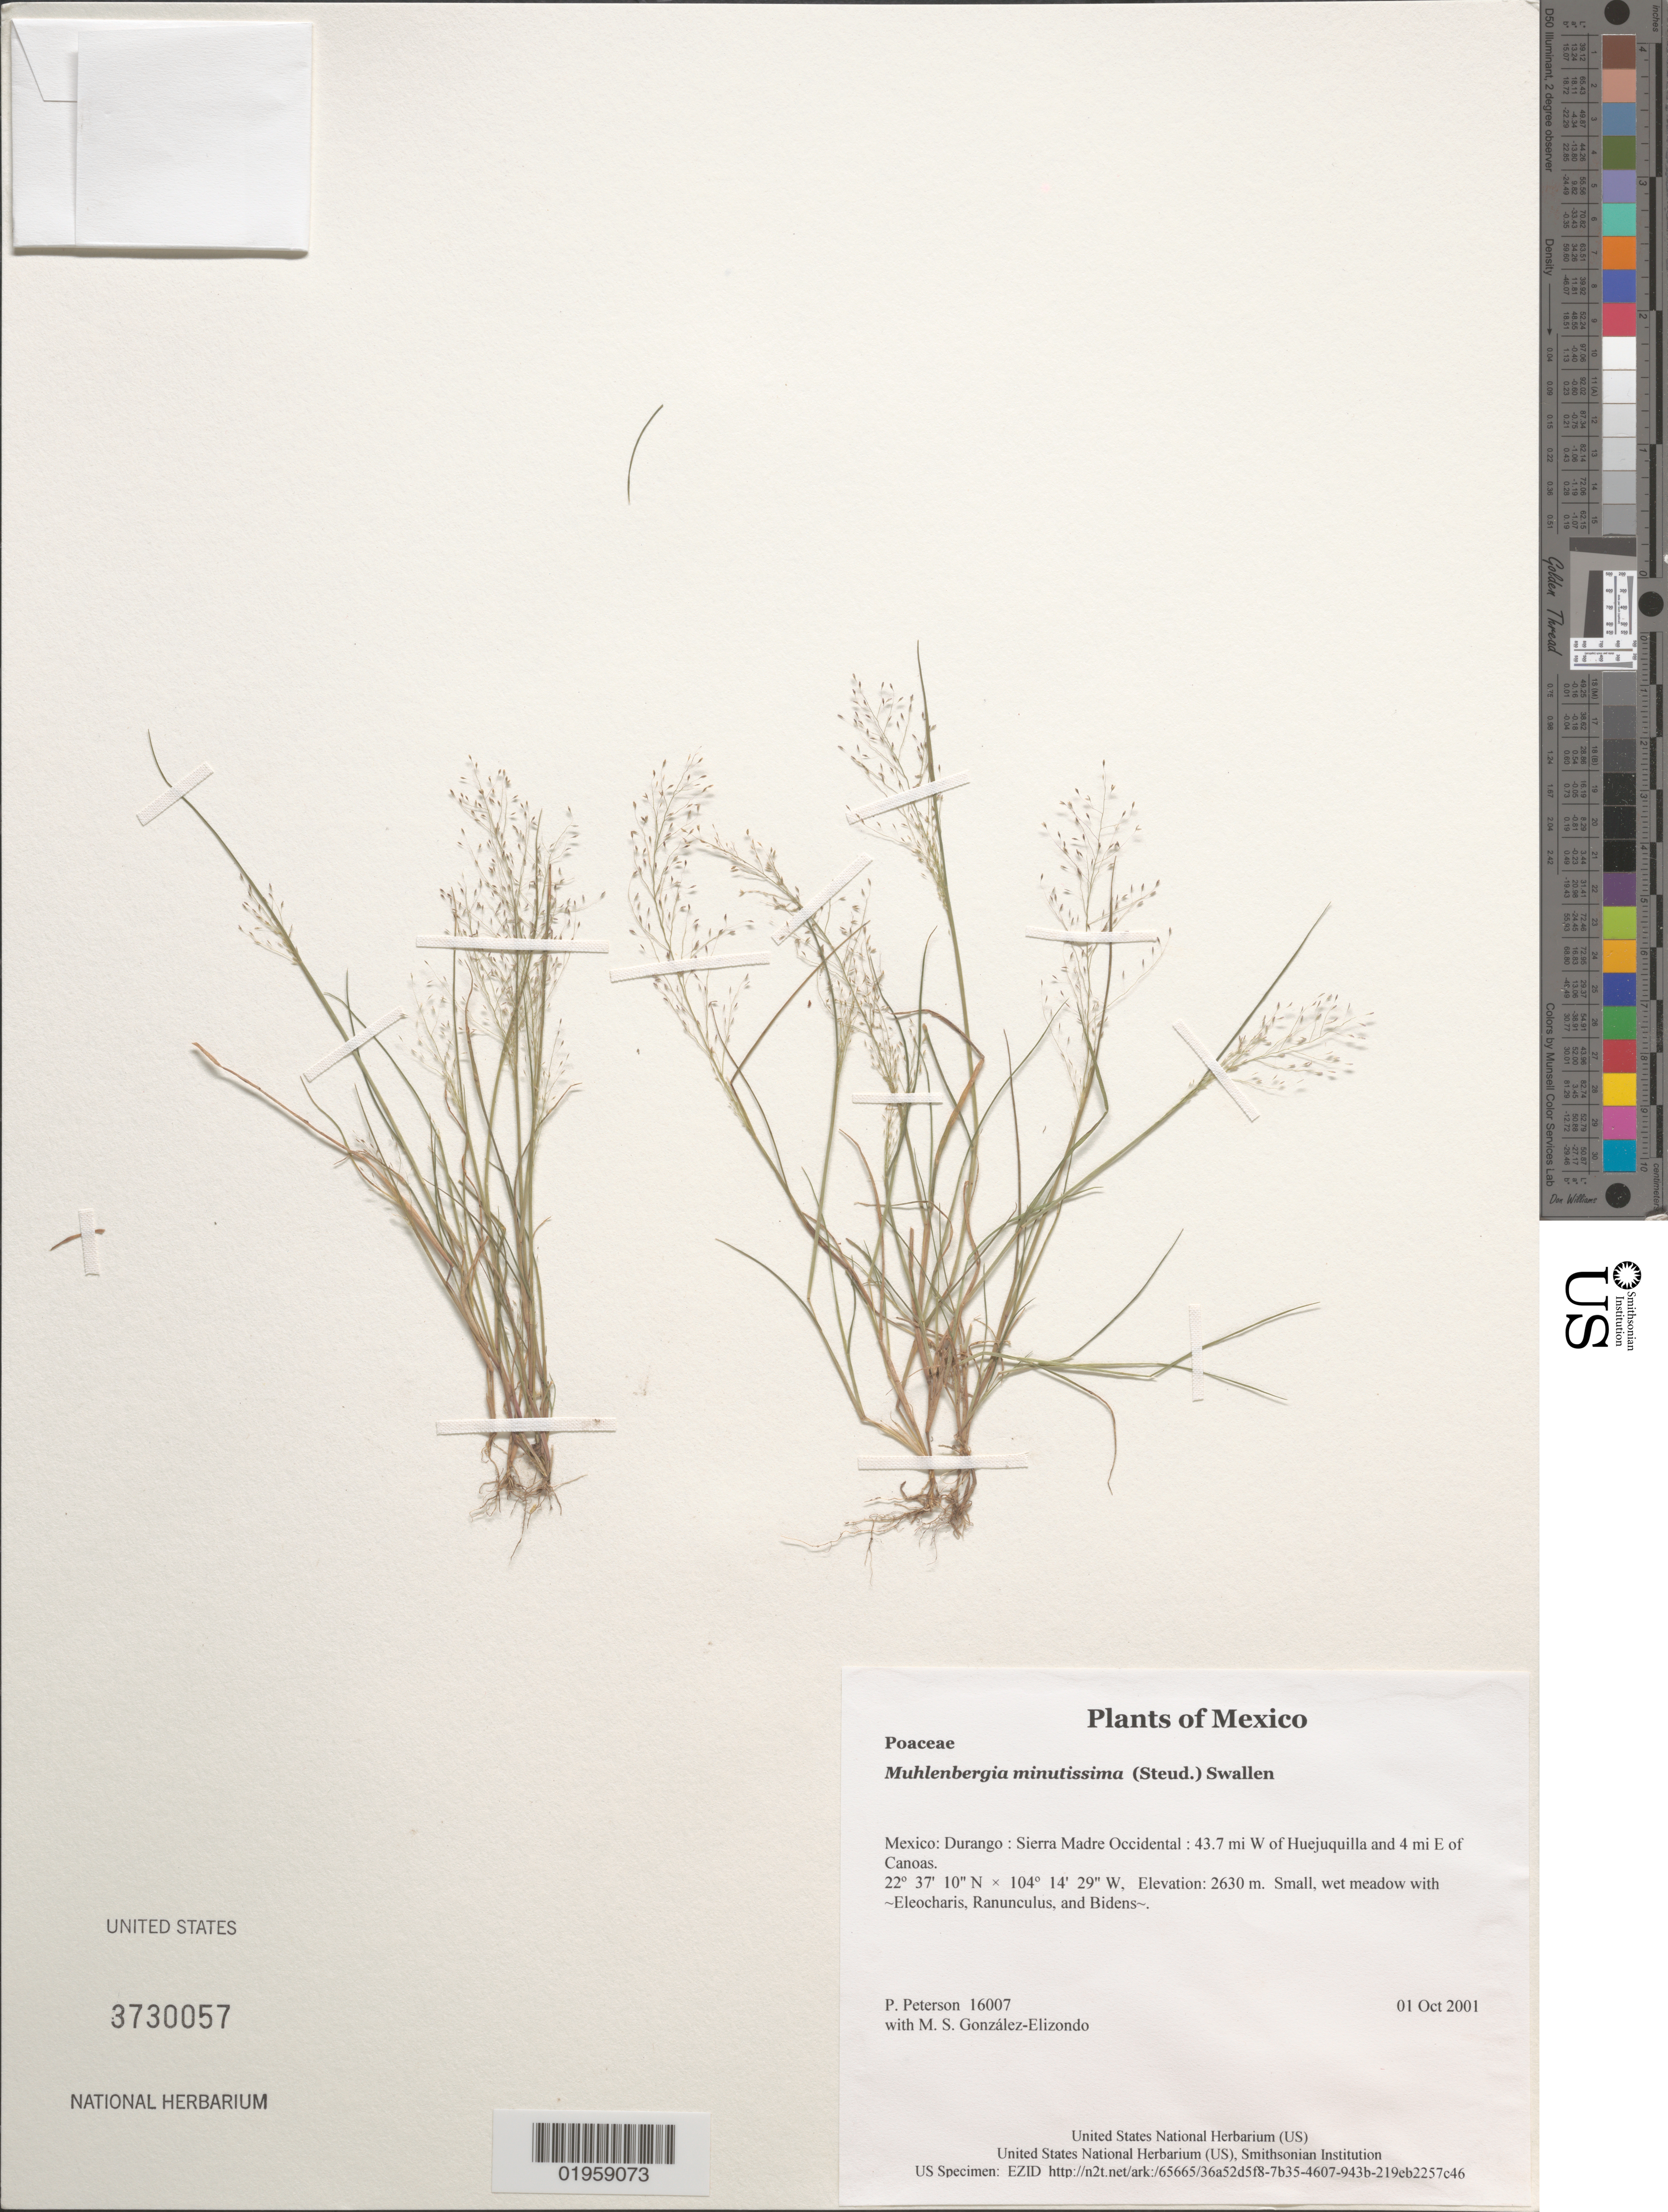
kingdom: Plantae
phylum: Tracheophyta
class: Liliopsida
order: Poales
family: Poaceae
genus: Muhlenbergia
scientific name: Muhlenbergia minutissima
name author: (Steud.) Swallen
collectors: P. M. Peterson & M. S. González-Elizondo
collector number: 16007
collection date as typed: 01 Oct 2001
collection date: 2001-10-01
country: Mexico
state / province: Durango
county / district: Sierra Madre Occidental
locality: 43.7 mi W of Huejuquilla and 4 mi E of Canoas.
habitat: Small, wet meadow with ~Eleocharis, Ranunculus, and Bidens~.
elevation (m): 2630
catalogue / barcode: US 3739957